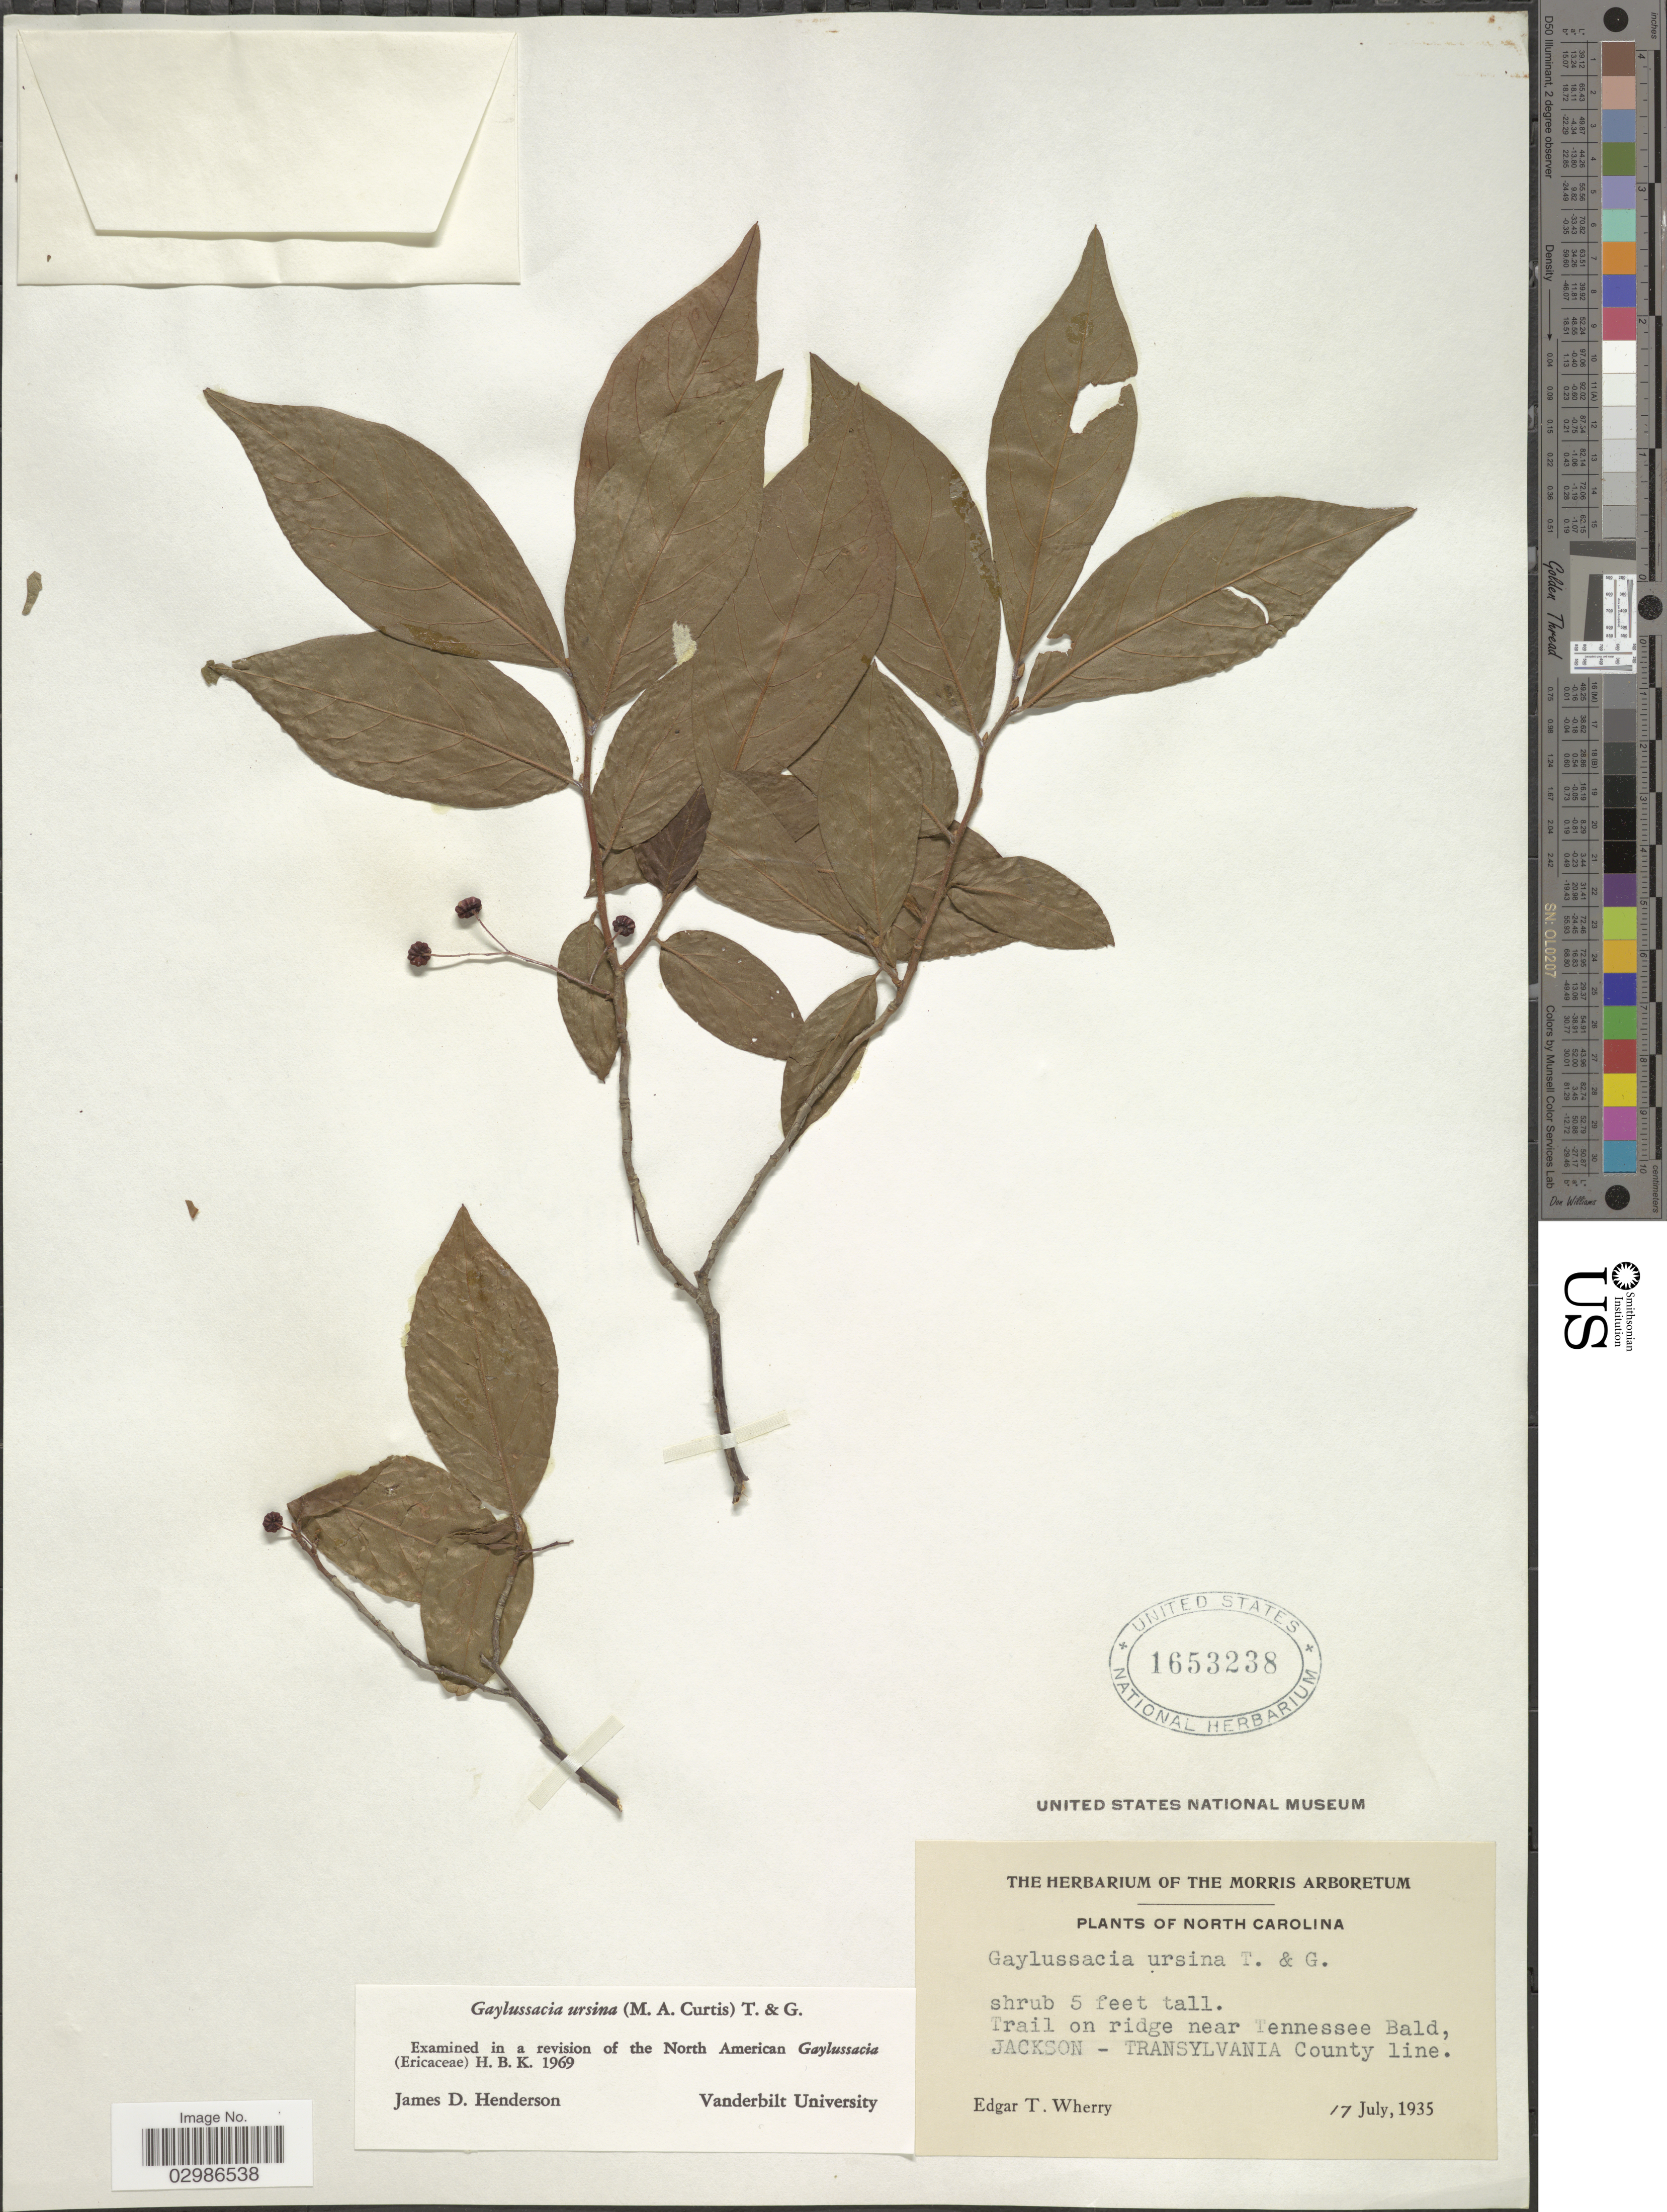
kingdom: Plantae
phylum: Tracheophyta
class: Magnoliopsida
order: Ericales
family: Ericaceae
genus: Gaylussacia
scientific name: Gaylussacia ursina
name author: (M.A. Curtis) Torr. & A. Gray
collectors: E. T. Wherry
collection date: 1935-07-17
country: United States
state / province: North Carolina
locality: Trail on ridge near Tennessee Bald, Jackson - Transylvania County line.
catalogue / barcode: US 1653238